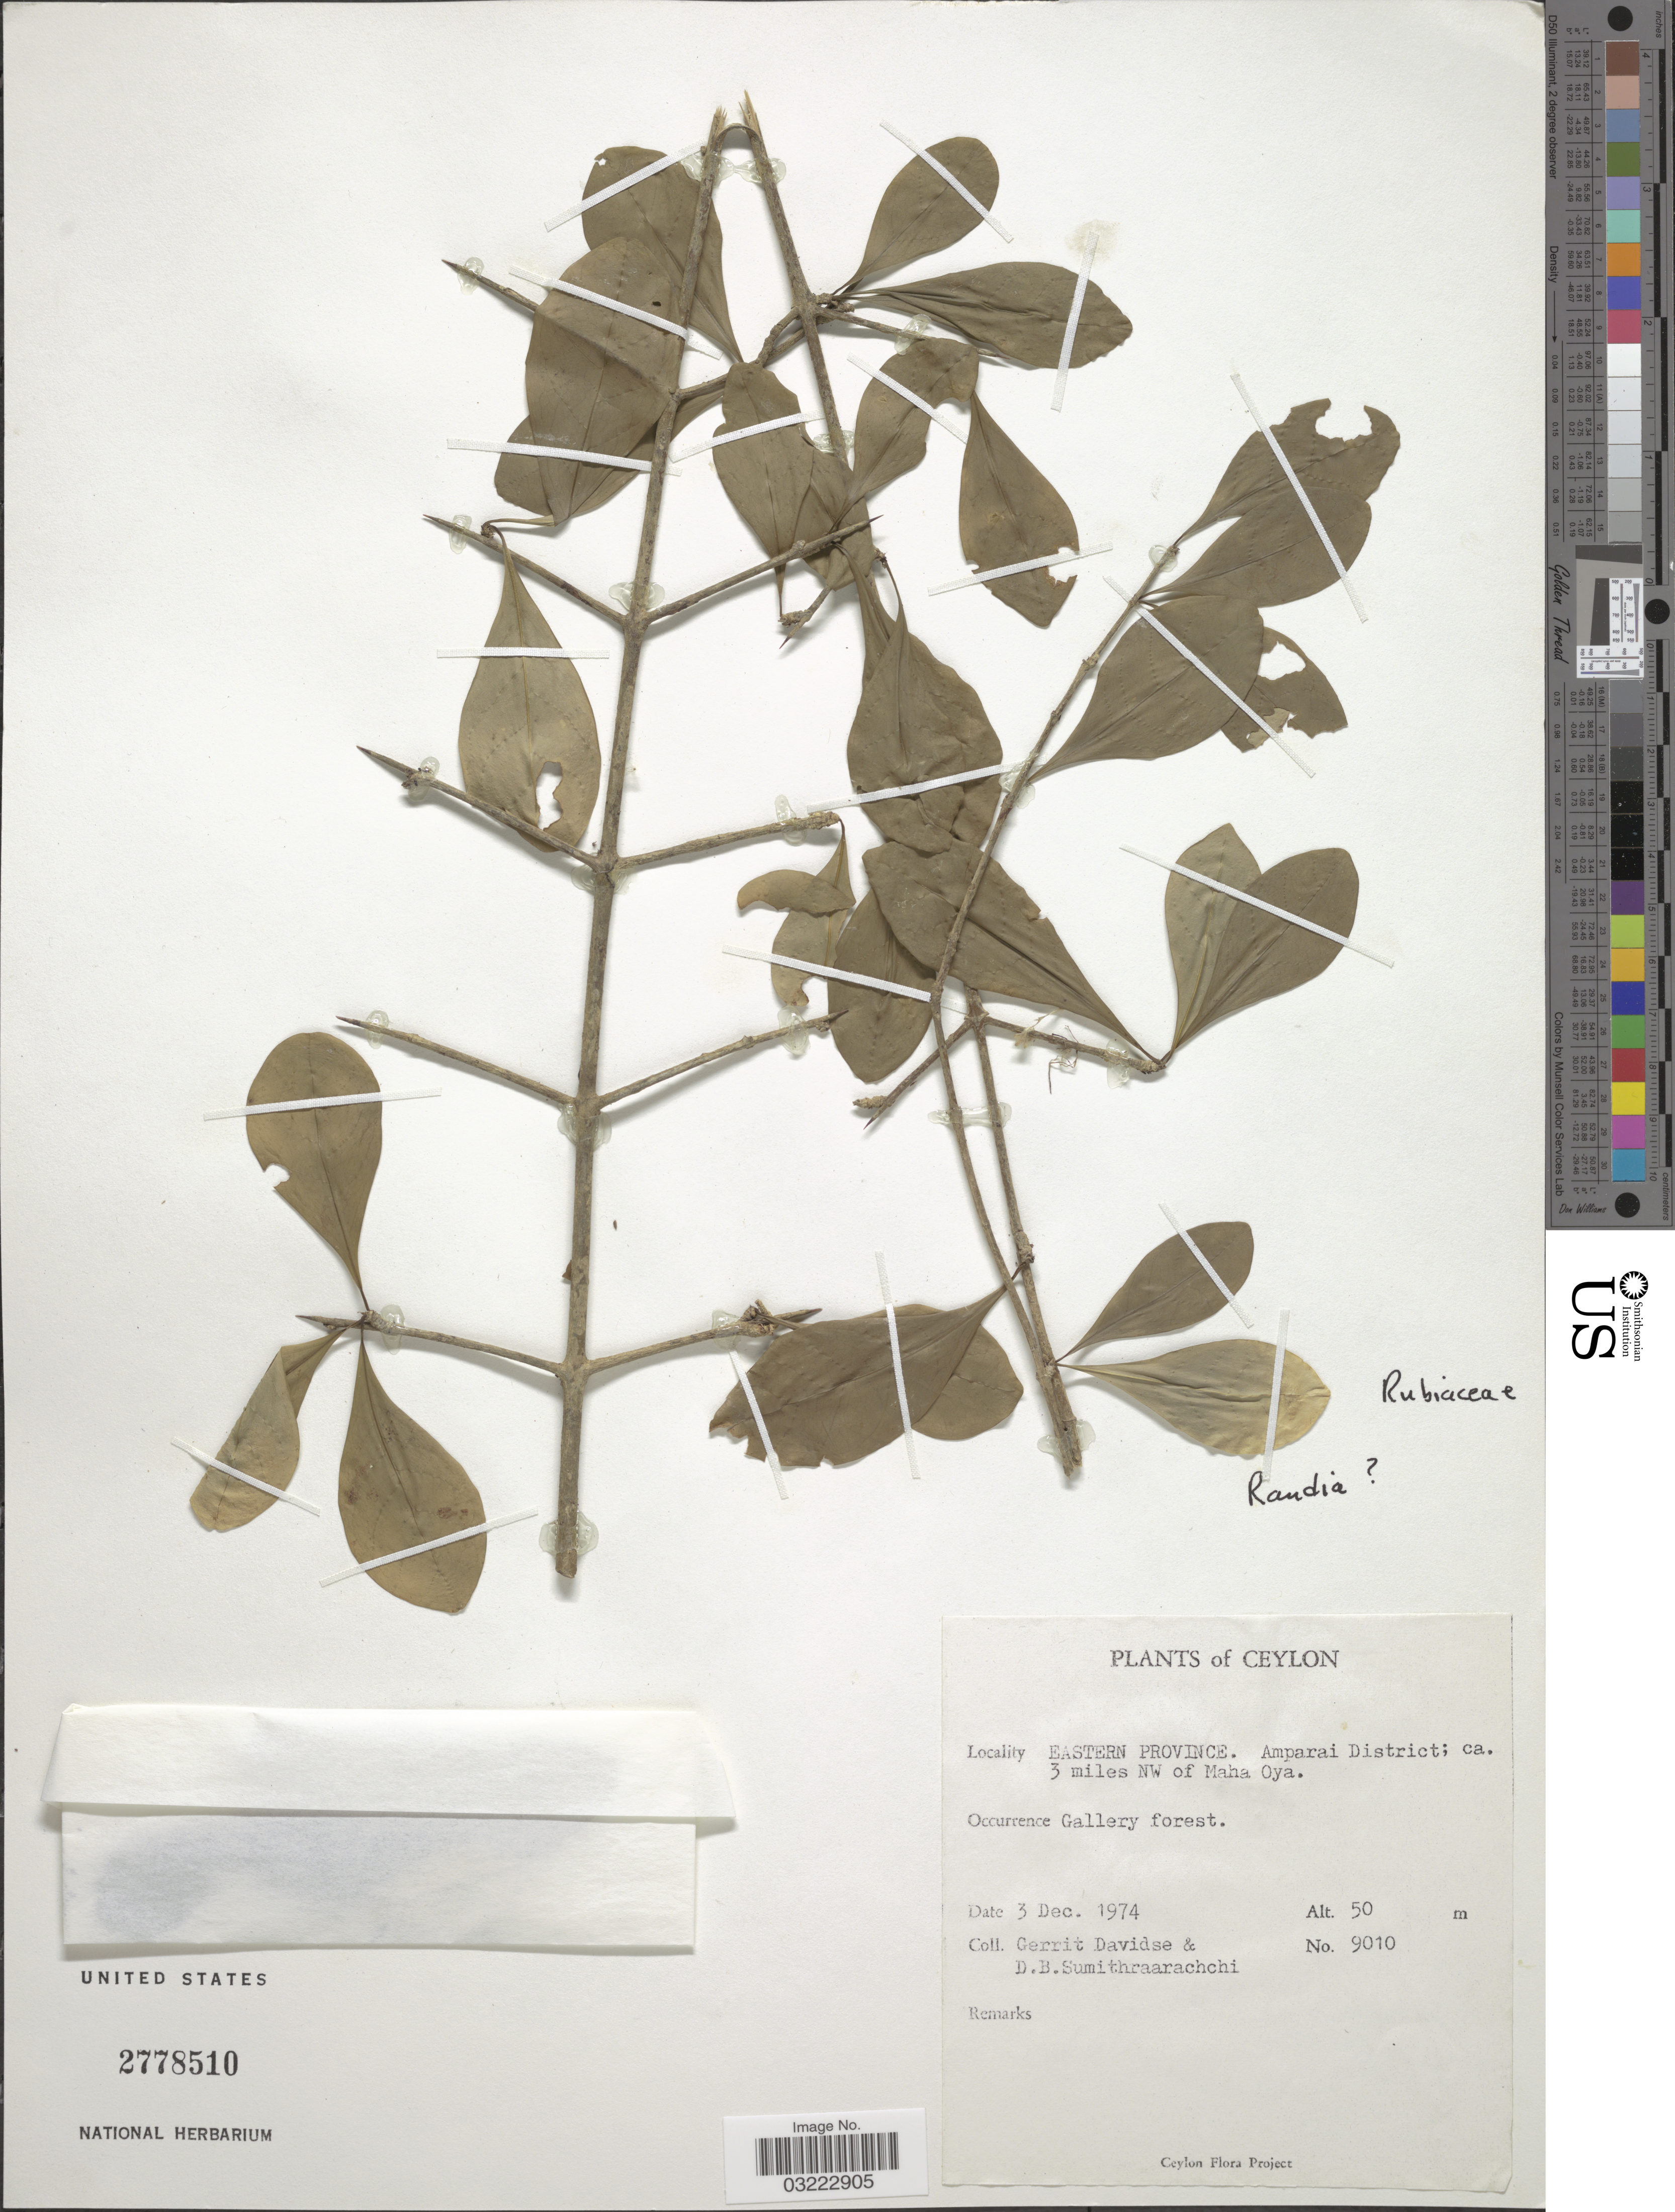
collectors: G. Davidse & D. B. Sumithraarachchi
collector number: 9010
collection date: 1974-12-03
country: Sri Lanka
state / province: Eastern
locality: Ceylon. Amparai District; ca. 3 miles NW of Maha Oya.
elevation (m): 50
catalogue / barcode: US 2778510